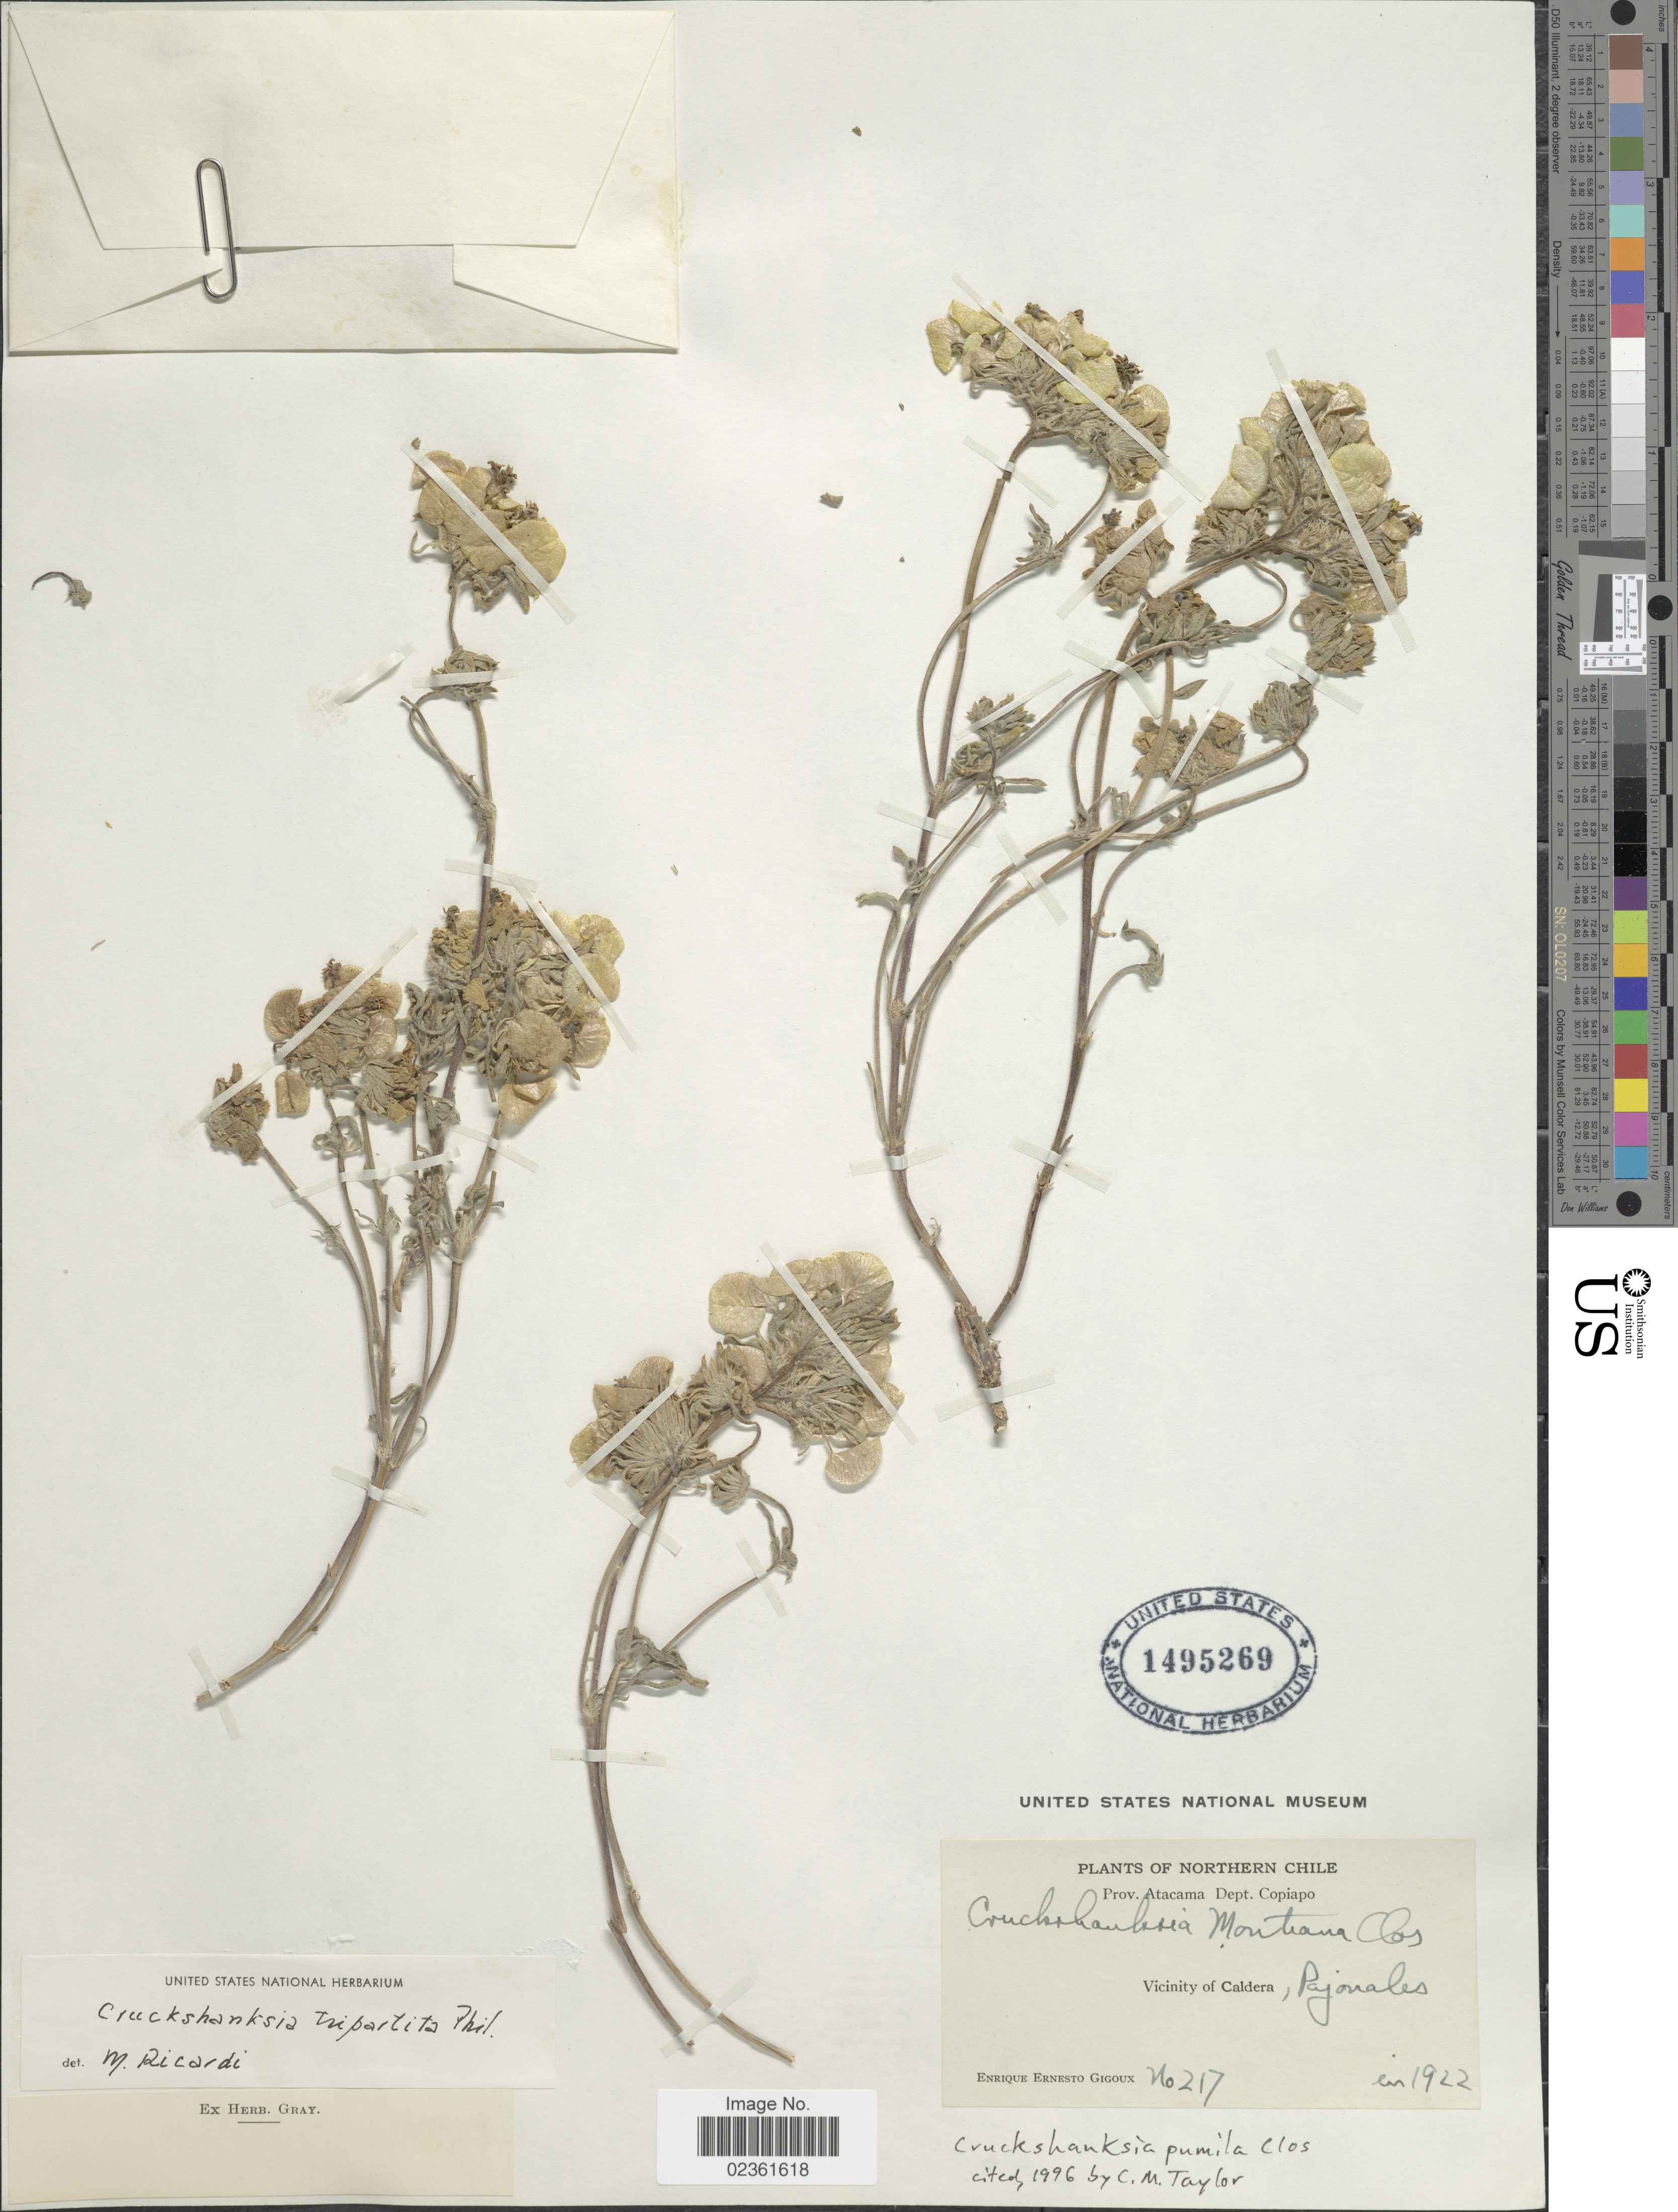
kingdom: Plantae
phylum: Tracheophyta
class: Magnoliopsida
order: Gentianales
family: Rubiaceae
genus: Cruckshanksia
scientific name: Cruckshanksia pumila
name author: Clos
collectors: E. Gigoux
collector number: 217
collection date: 1922-01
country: Chile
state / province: Atacama (III)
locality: Northern Chile, Dept. Copiapo, Vicinity of Caldera, Pajonales.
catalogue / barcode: US 1495269